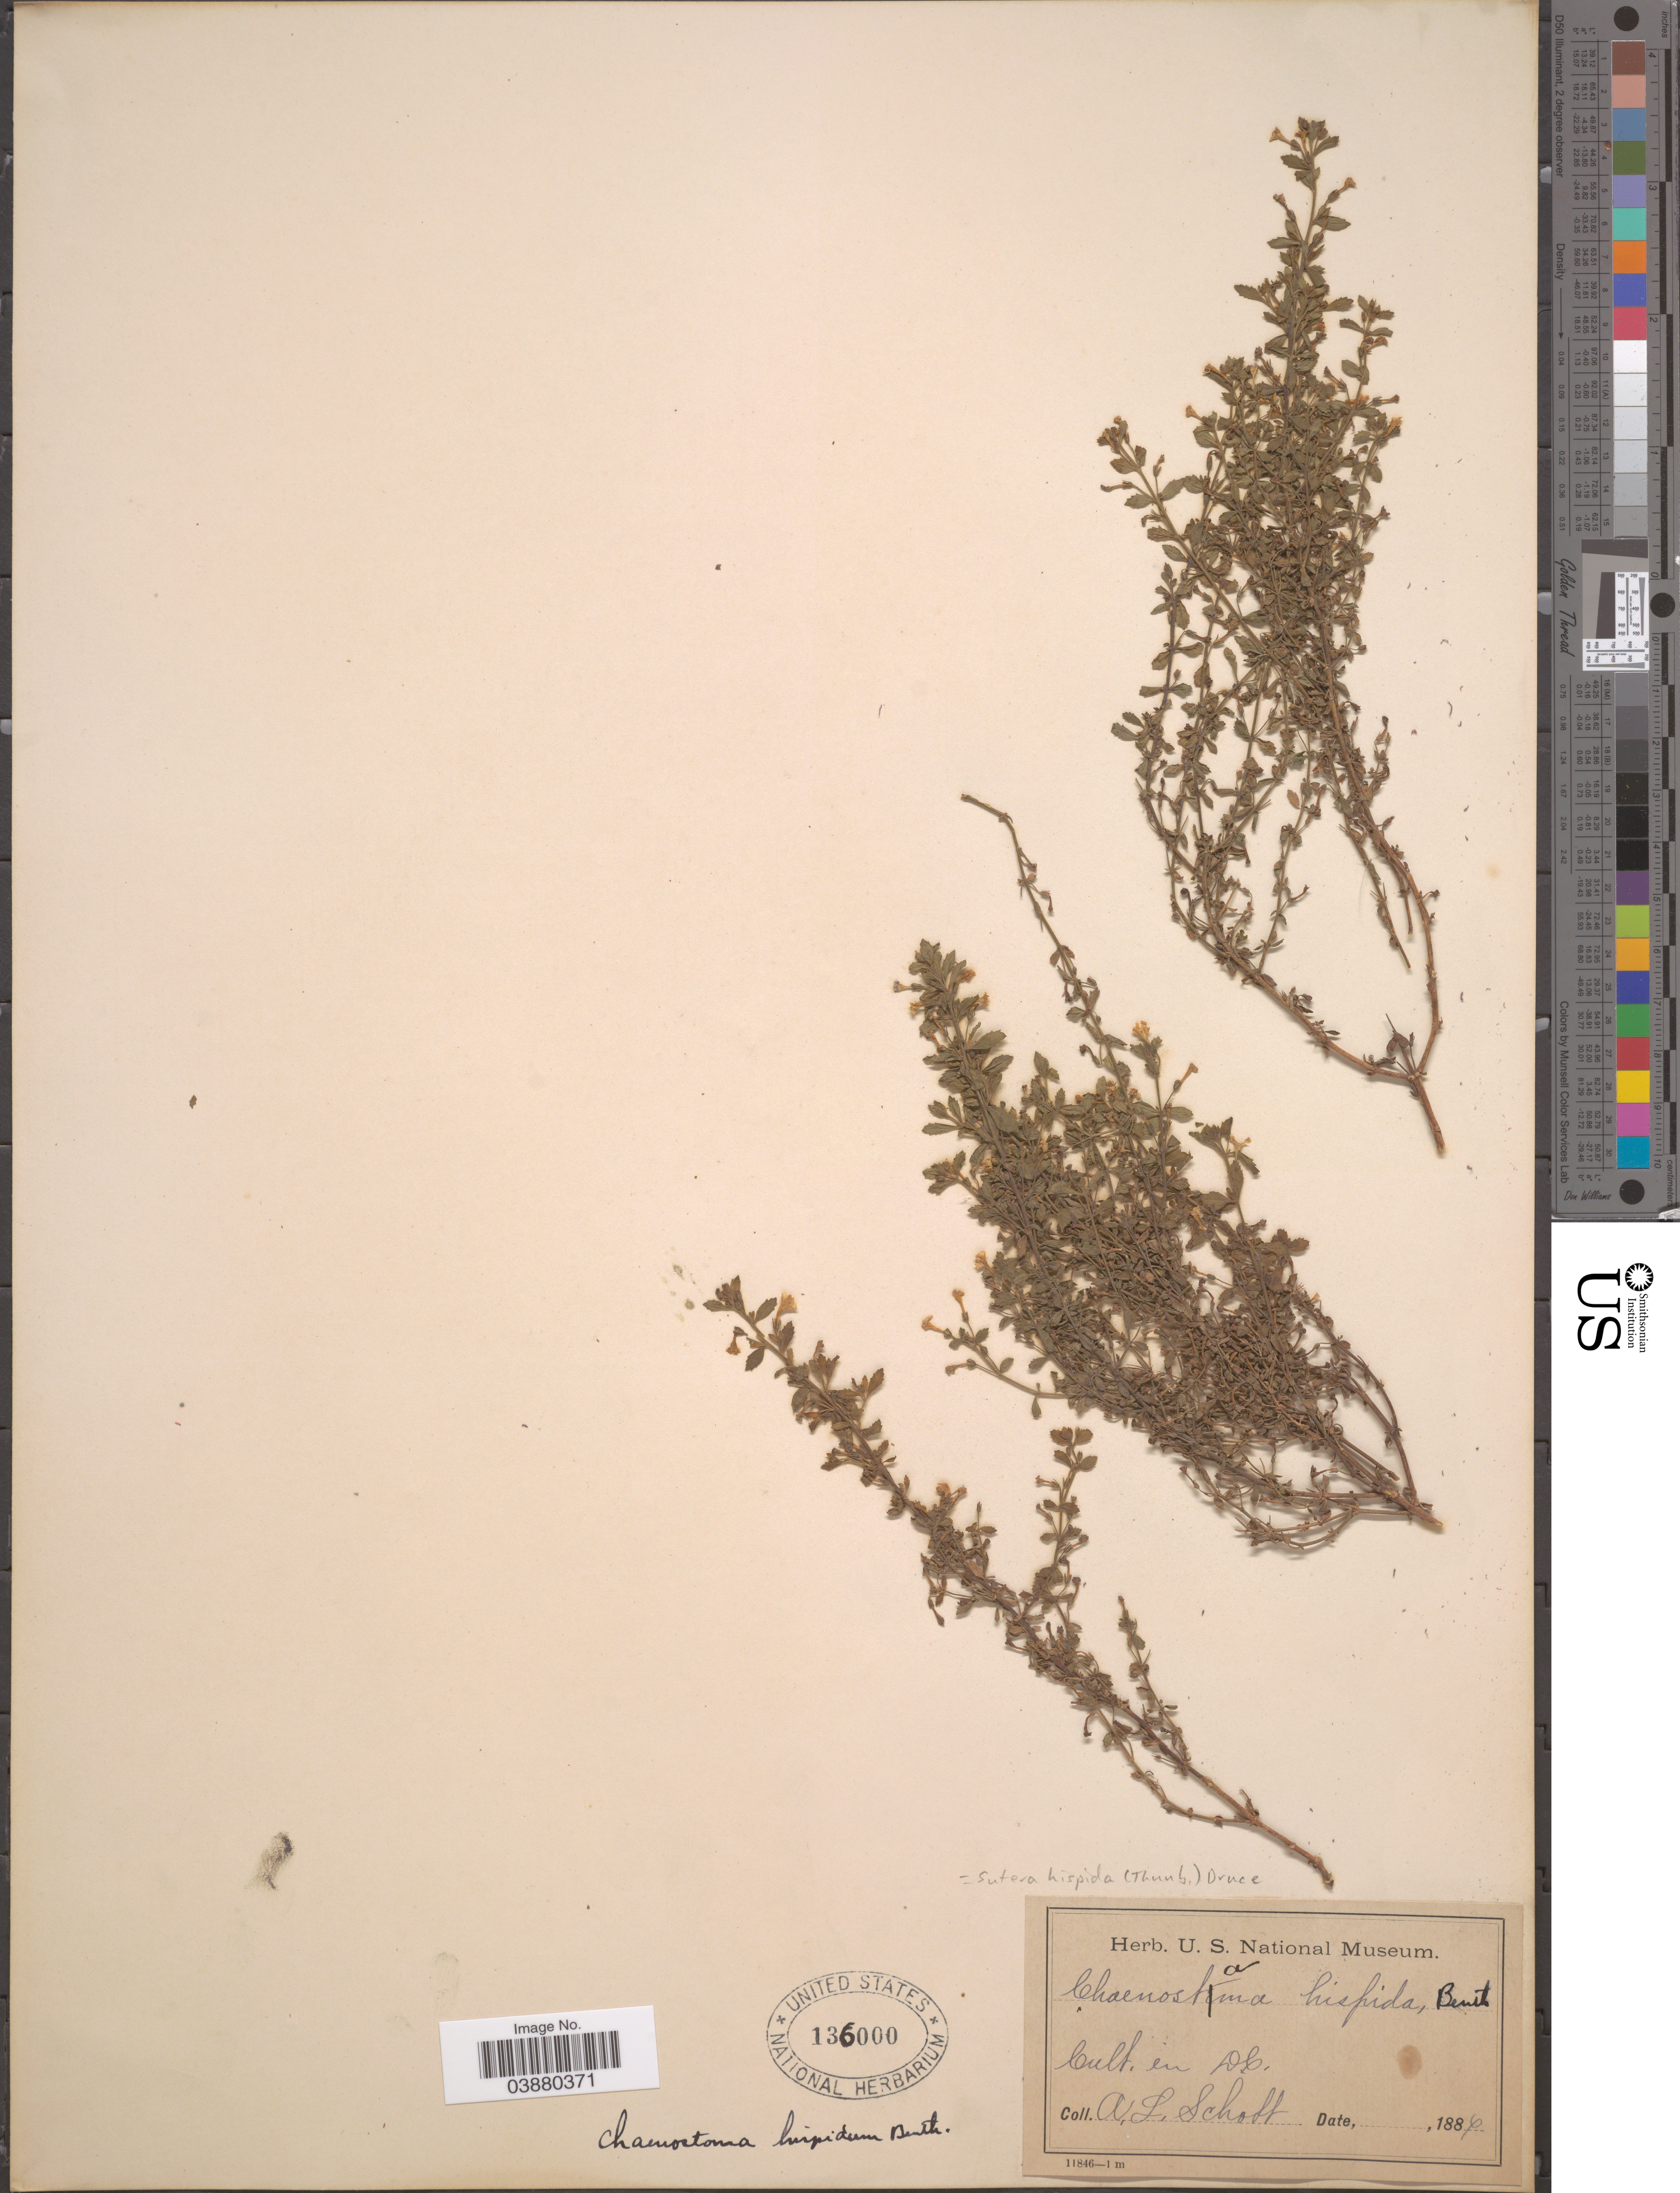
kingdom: Plantae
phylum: Tracheophyta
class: Magnoliopsida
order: Lamiales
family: Scrophulariaceae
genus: Sutera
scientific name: Sutera hispida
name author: (Thunb.) Druce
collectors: A. L. Schott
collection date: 1884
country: United States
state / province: District of Columbia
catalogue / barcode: US 136000